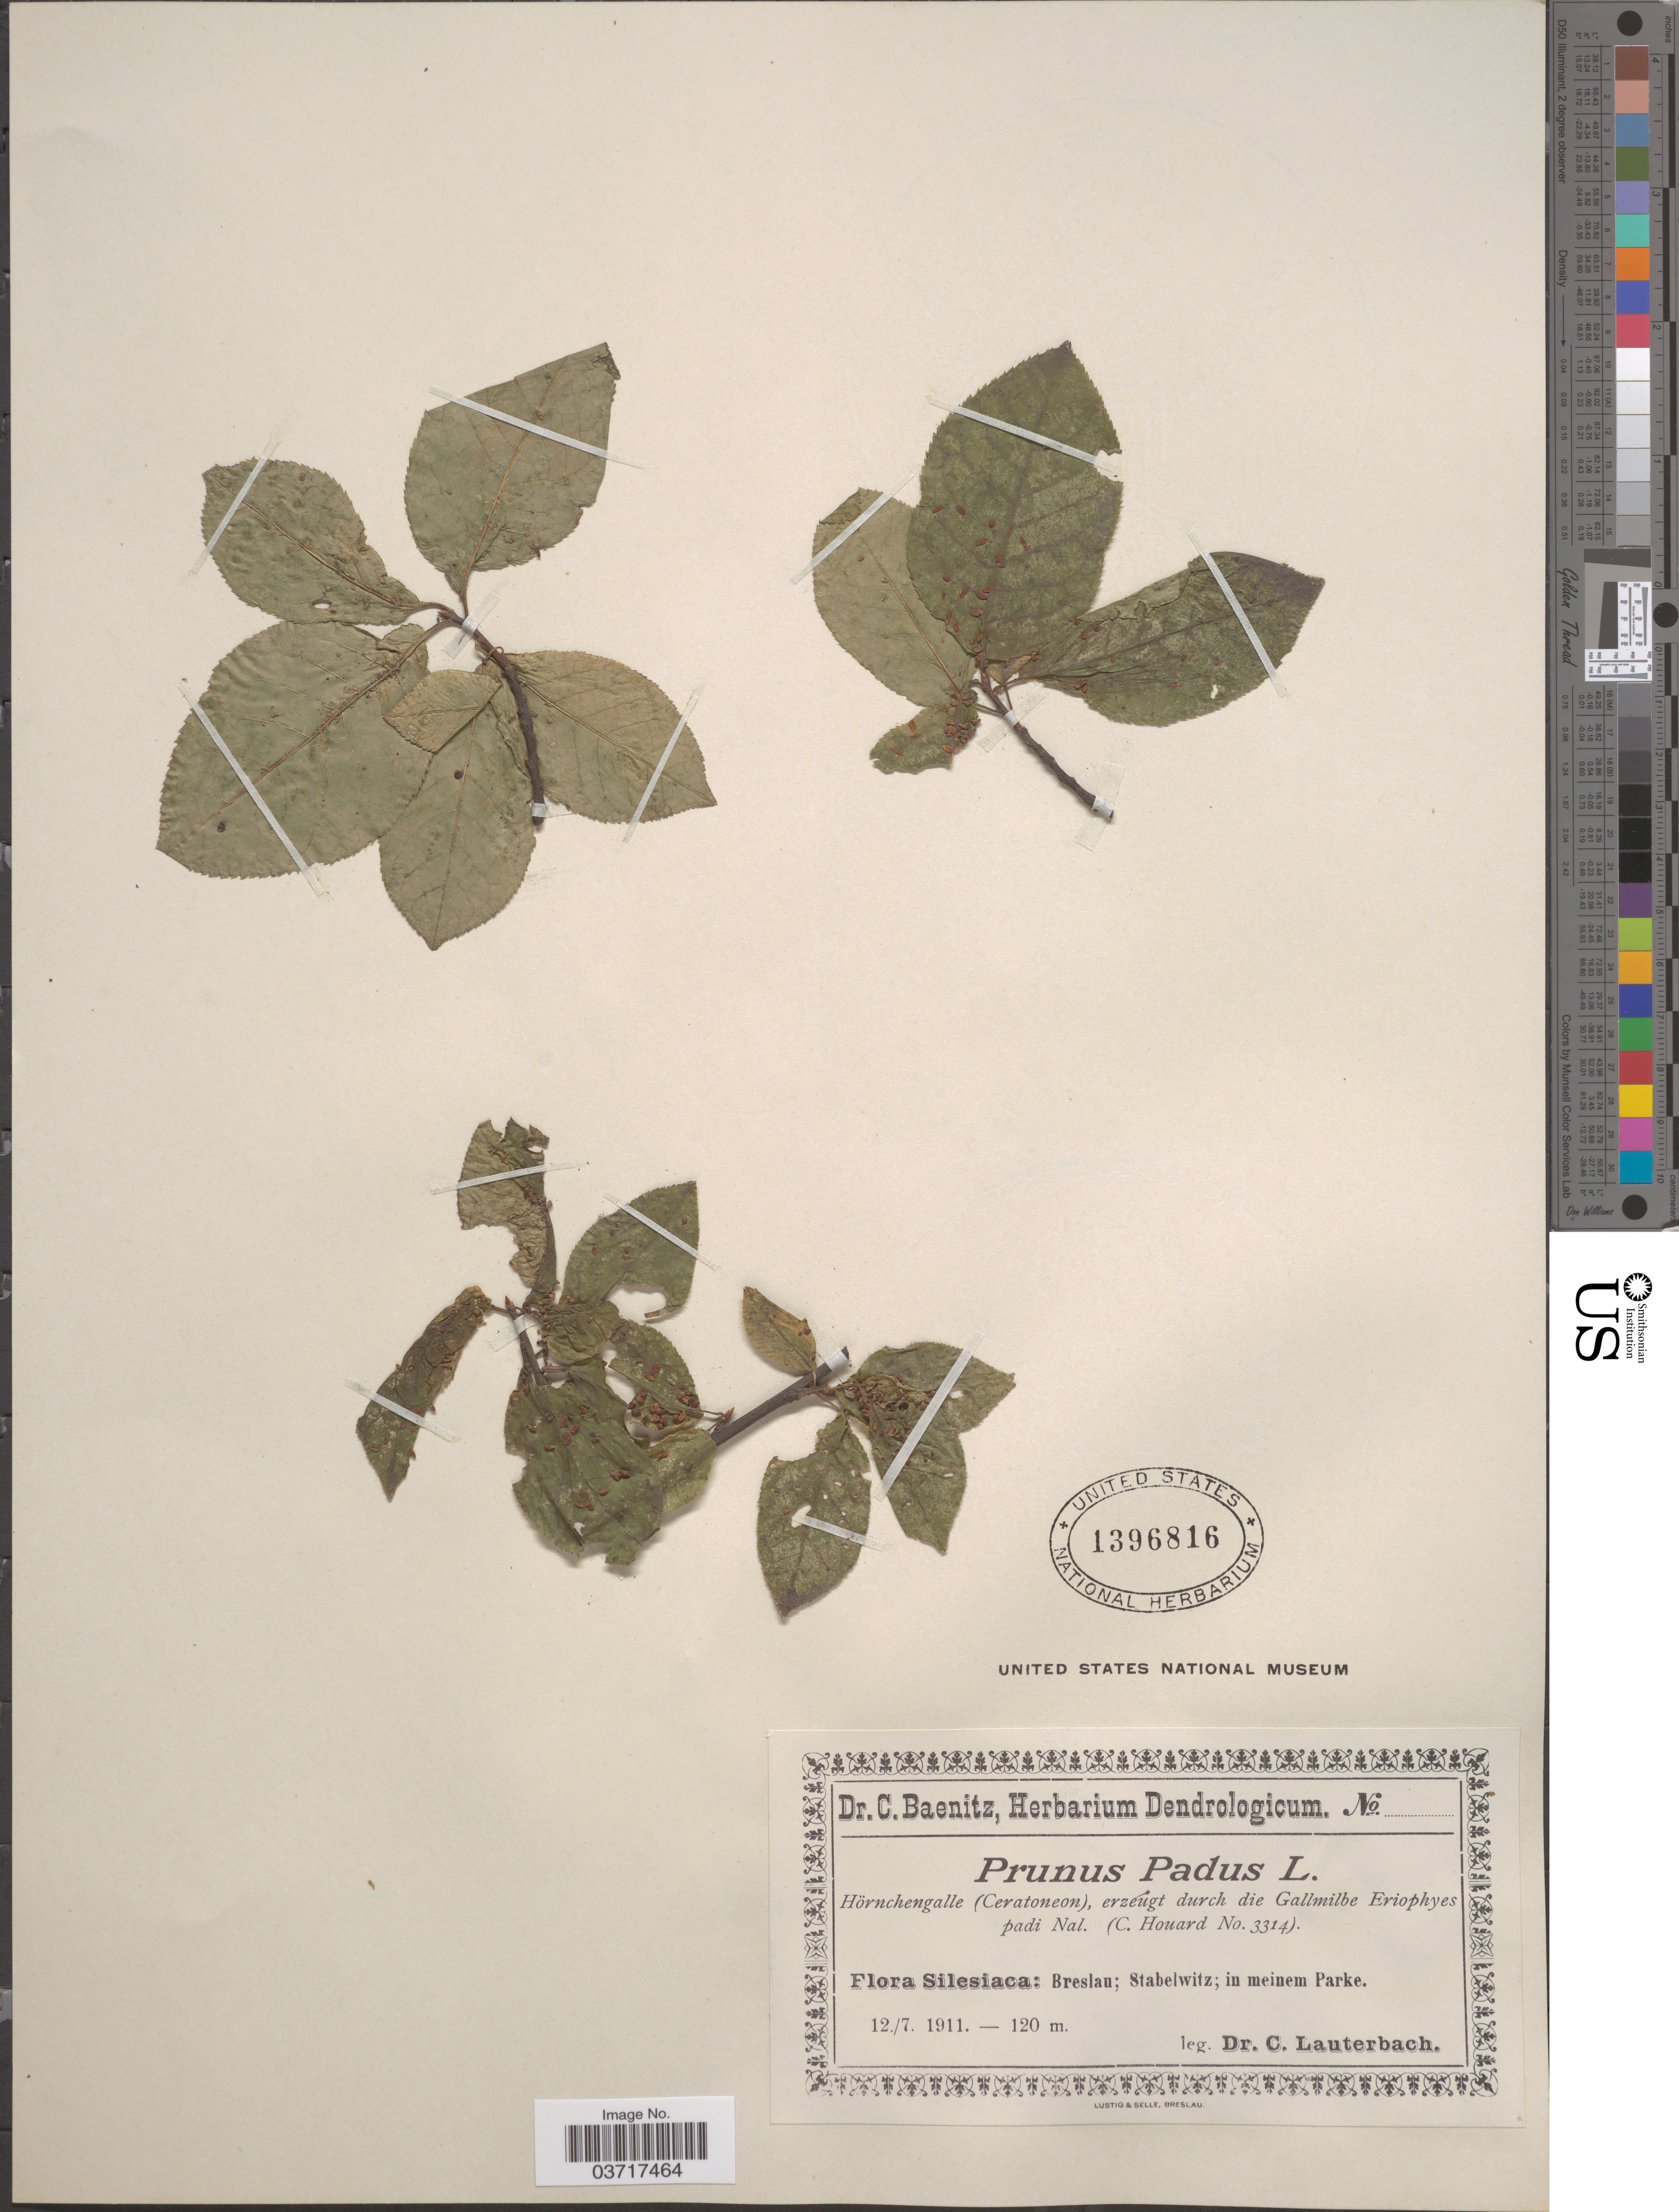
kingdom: Plantae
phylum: Tracheophyta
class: Magnoliopsida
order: Rosales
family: Rosaceae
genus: Prunus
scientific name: Prunus padus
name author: L.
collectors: C. A. G. Lauterbach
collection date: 1911-07-12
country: Czechia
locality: Silesiaca: Breslau; Stabelwitz; in meinem Parke.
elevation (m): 120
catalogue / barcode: US 1396816